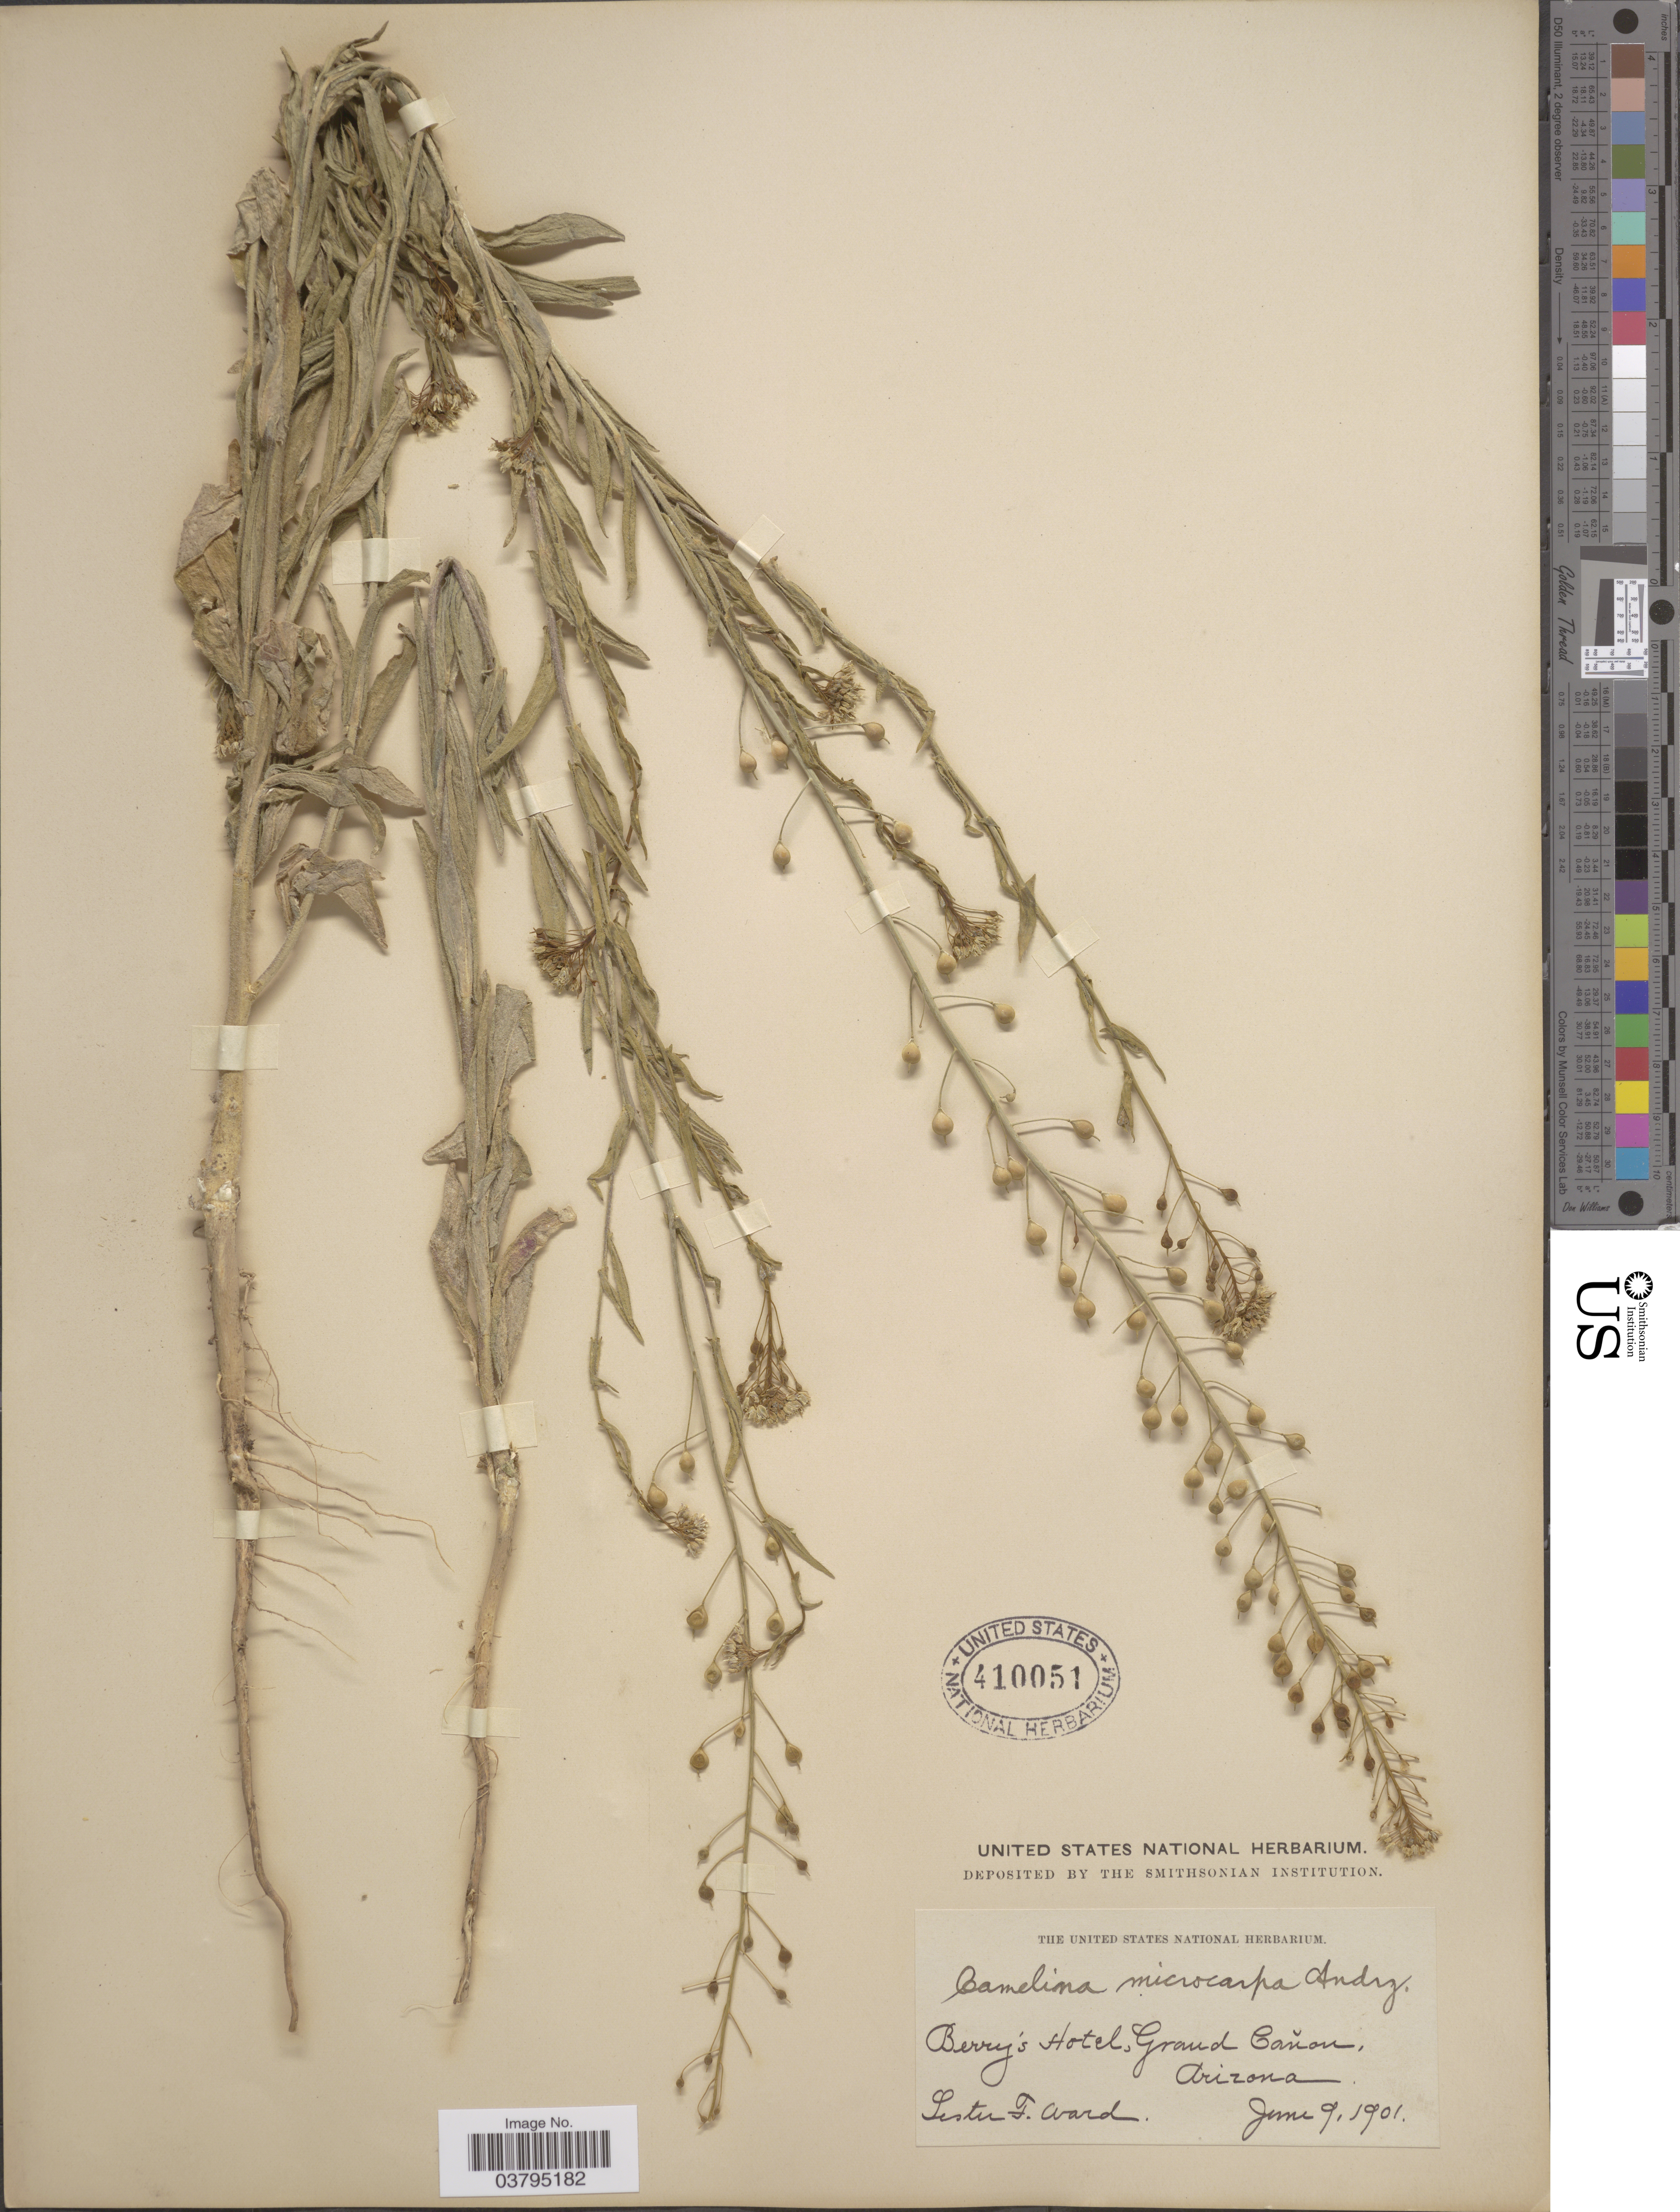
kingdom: Plantae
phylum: Tracheophyta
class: Magnoliopsida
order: Brassicales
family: Brassicaceae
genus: Camelina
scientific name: Camelina microcarpa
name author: DC.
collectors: L. F. Ward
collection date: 1901-06-09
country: United States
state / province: Arizona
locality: Berry's Hotel, Grand Caňon.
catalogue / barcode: US 410051